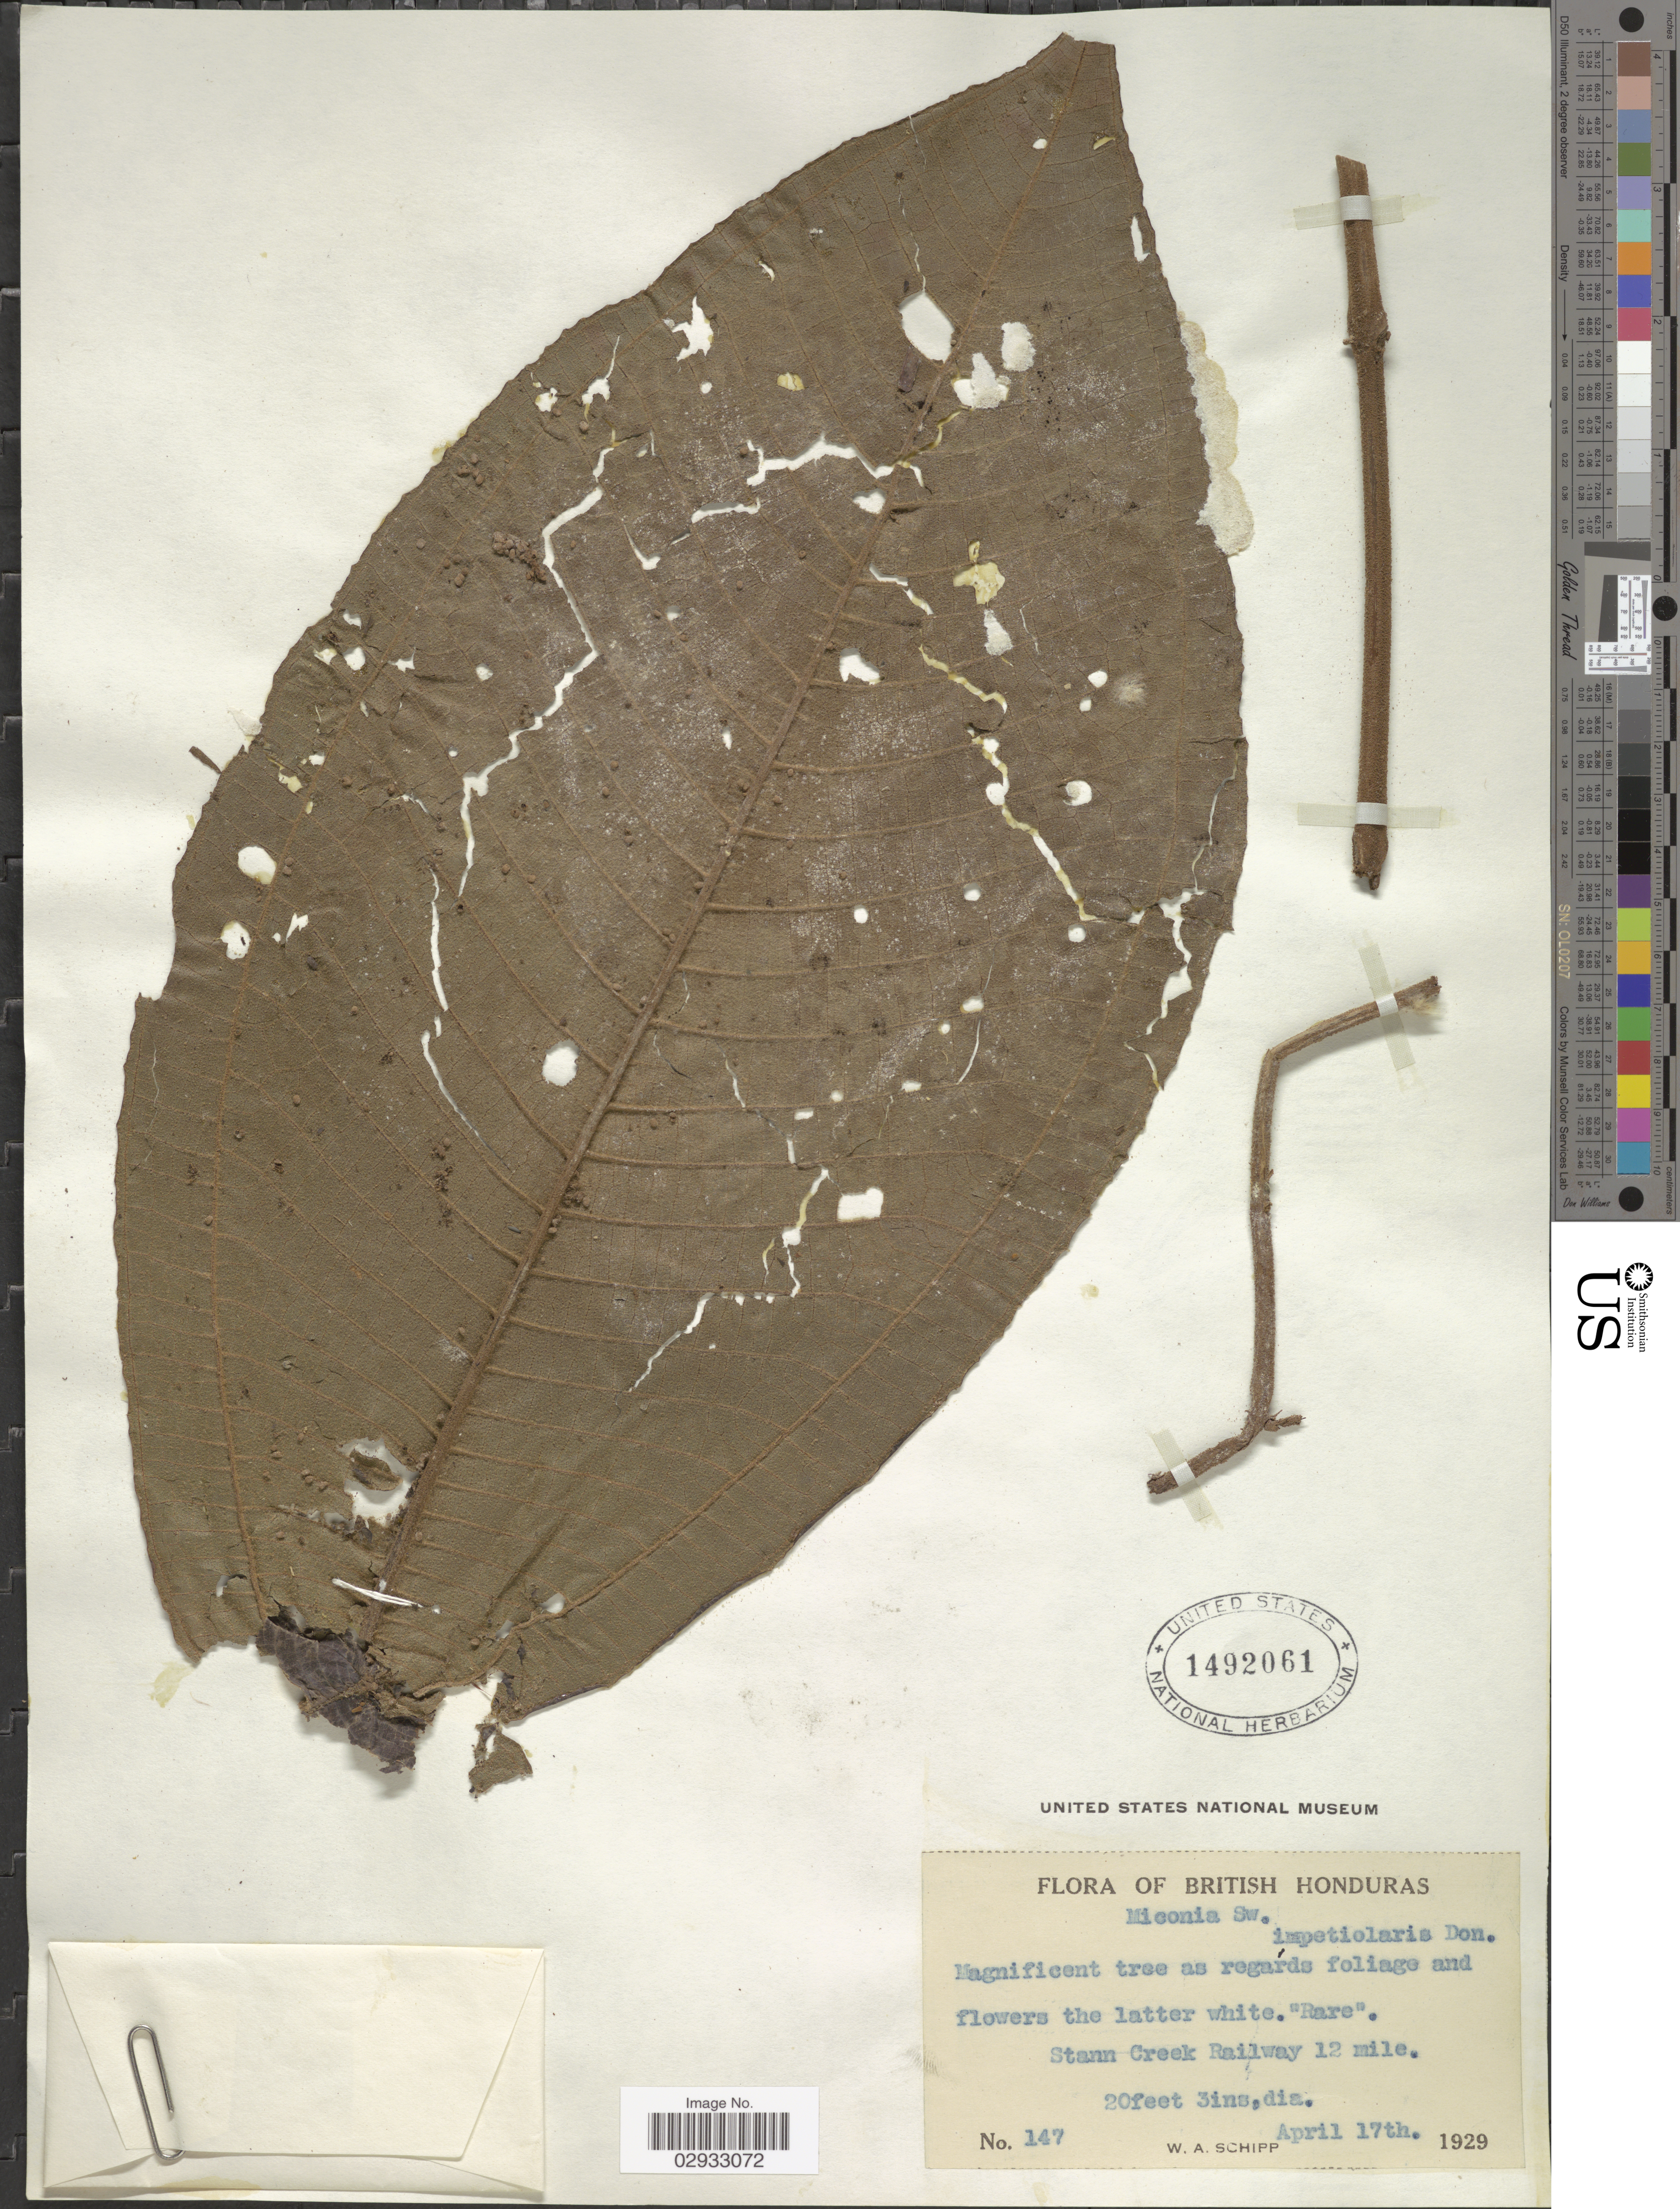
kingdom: Plantae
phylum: Tracheophyta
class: Magnoliopsida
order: Myrtales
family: Melastomataceae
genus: Miconia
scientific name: Miconia impetiolaris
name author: (Sw.) D. Don ex DC.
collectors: W. Schipp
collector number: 147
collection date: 1929-04-17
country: Belize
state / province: Stann Creek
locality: British Honduras. Stann Creek Railway 12 mile.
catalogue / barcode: US 1492061